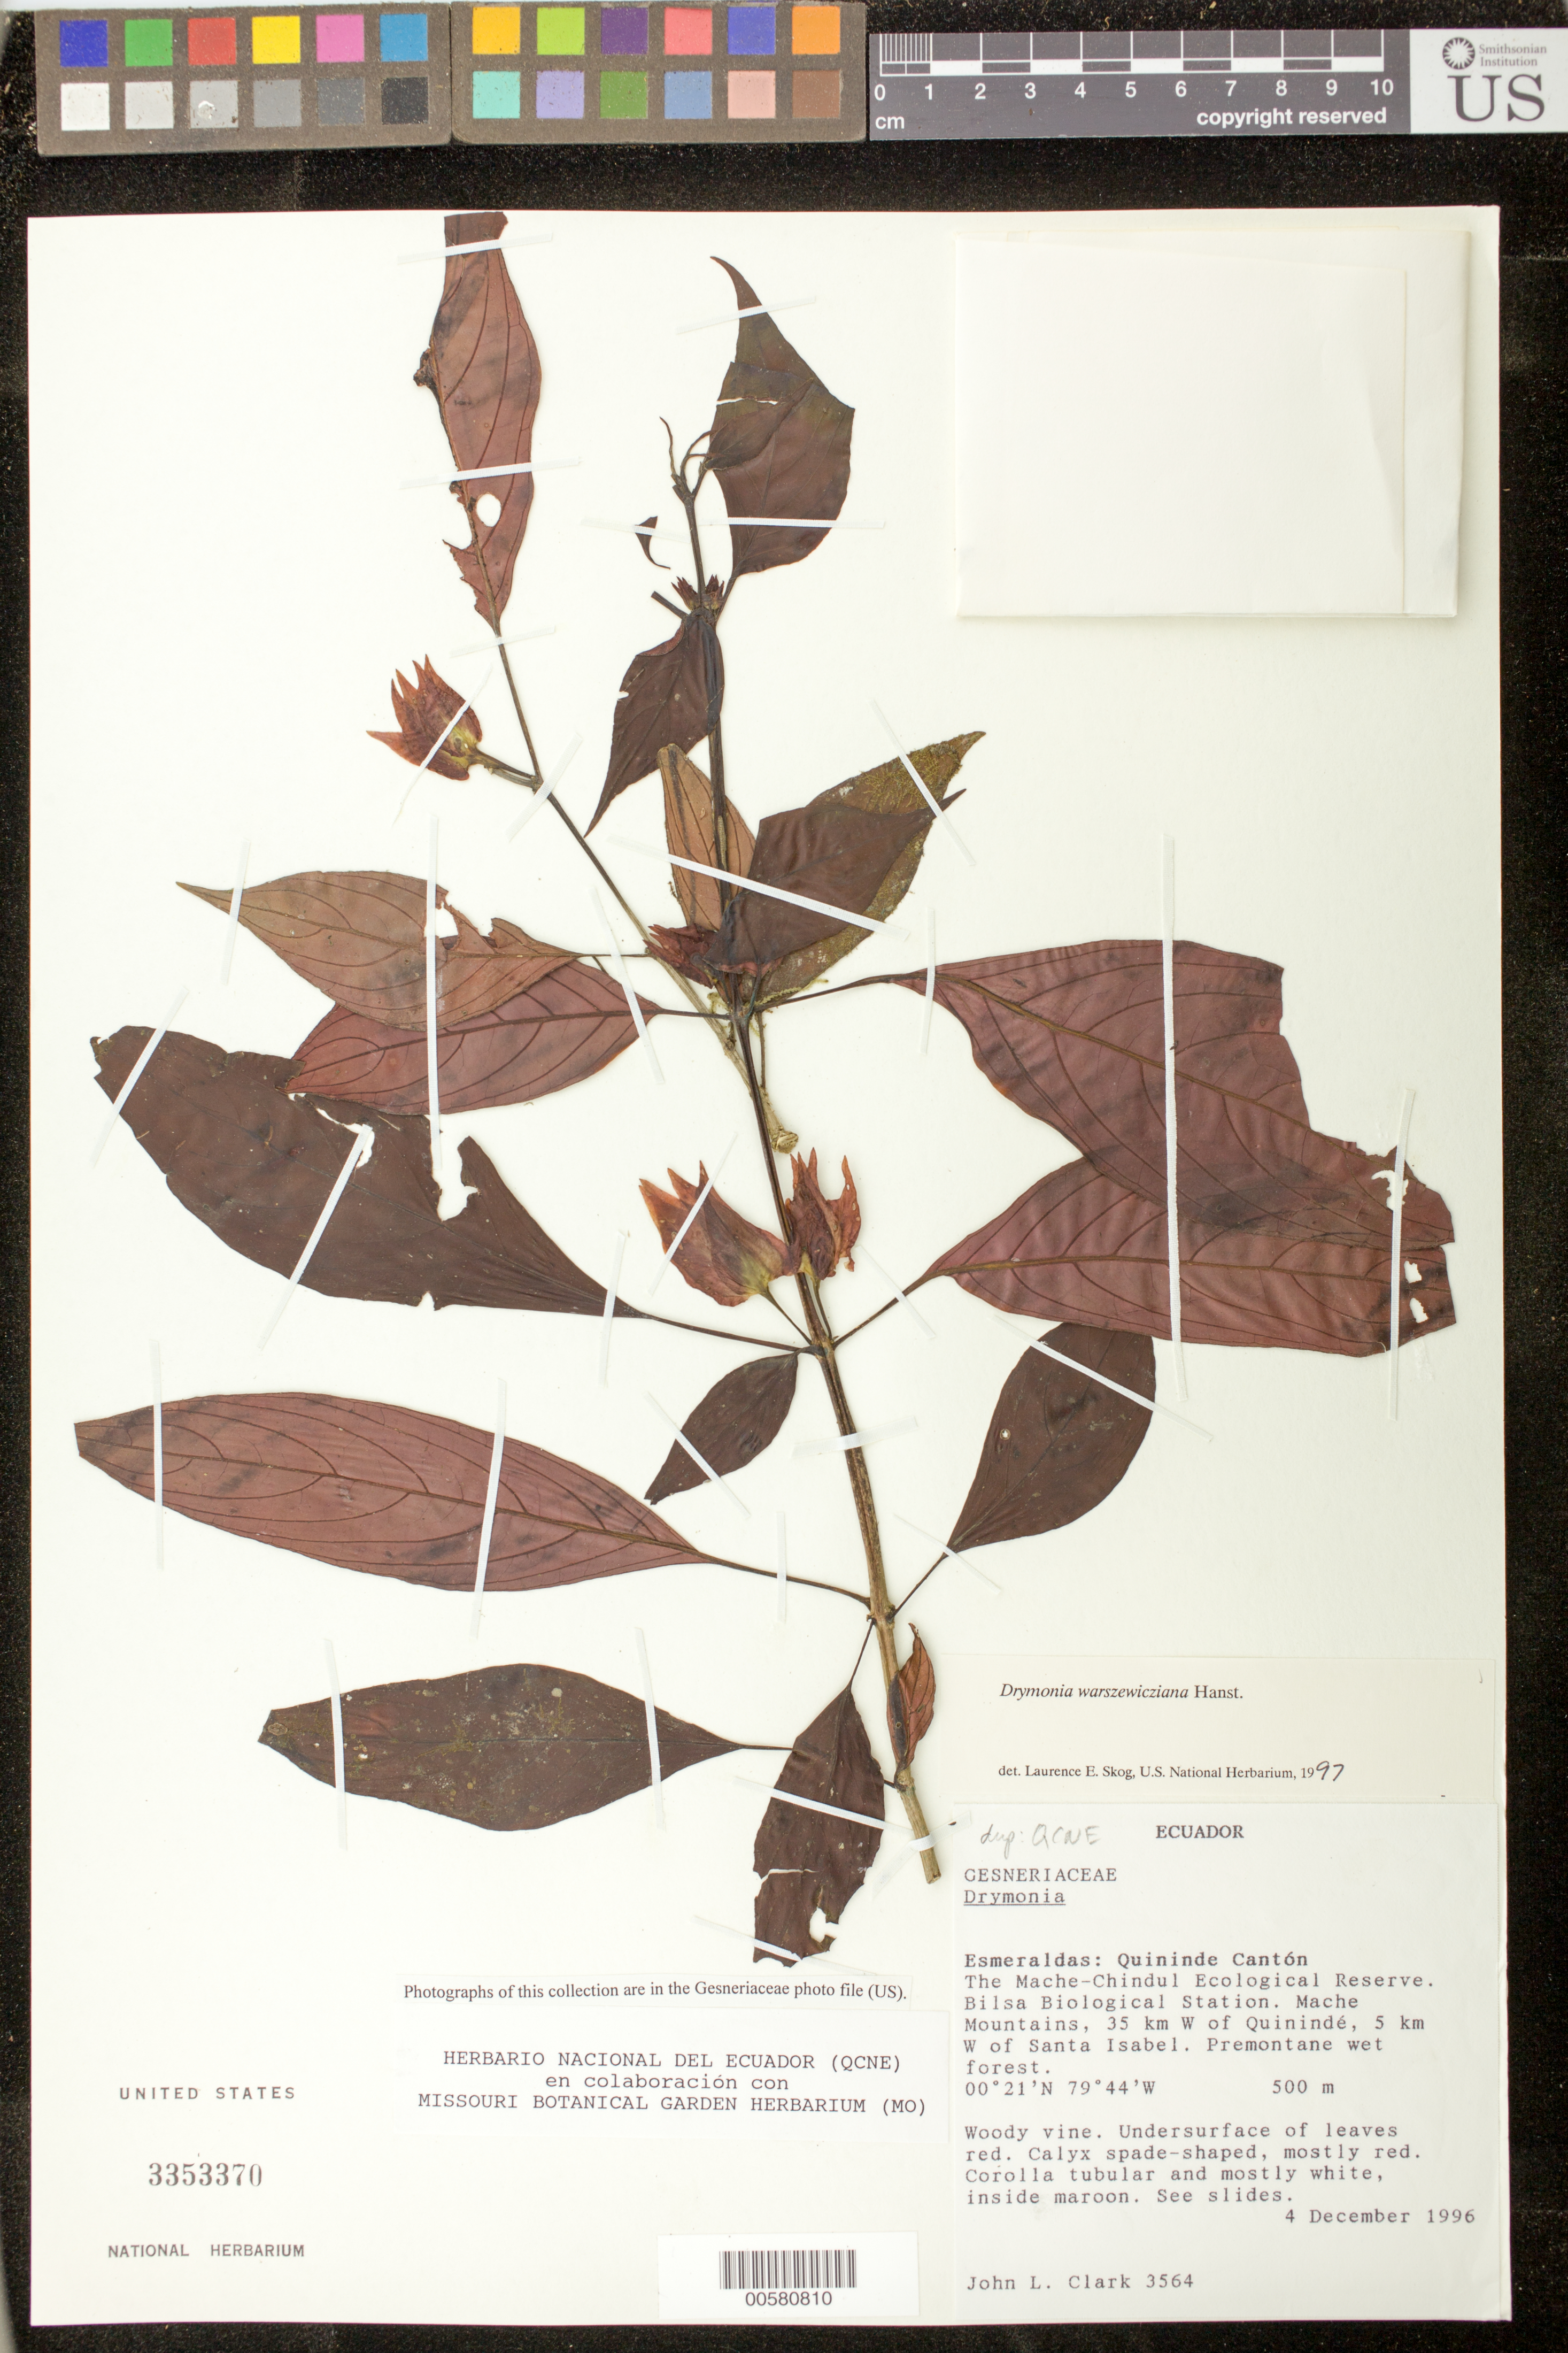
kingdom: Plantae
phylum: Tracheophyta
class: Magnoliopsida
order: Lamiales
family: Gesneriaceae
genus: Drymonia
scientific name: Drymonia warszewicziana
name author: Hanst.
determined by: Skog, Laurence E.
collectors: J. L. Clark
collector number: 3564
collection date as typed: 04 Dec 1996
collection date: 1996-12-04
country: Ecuador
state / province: Esmeraldas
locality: Quininde Cantón. Mache-Chindul Ecological Reserve, Bilsa Biological Station, Mache Mountains, 35 km W of Quinindé, 5 km W of Santa Isabel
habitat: Premontane wet forest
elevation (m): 500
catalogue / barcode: US 3353370